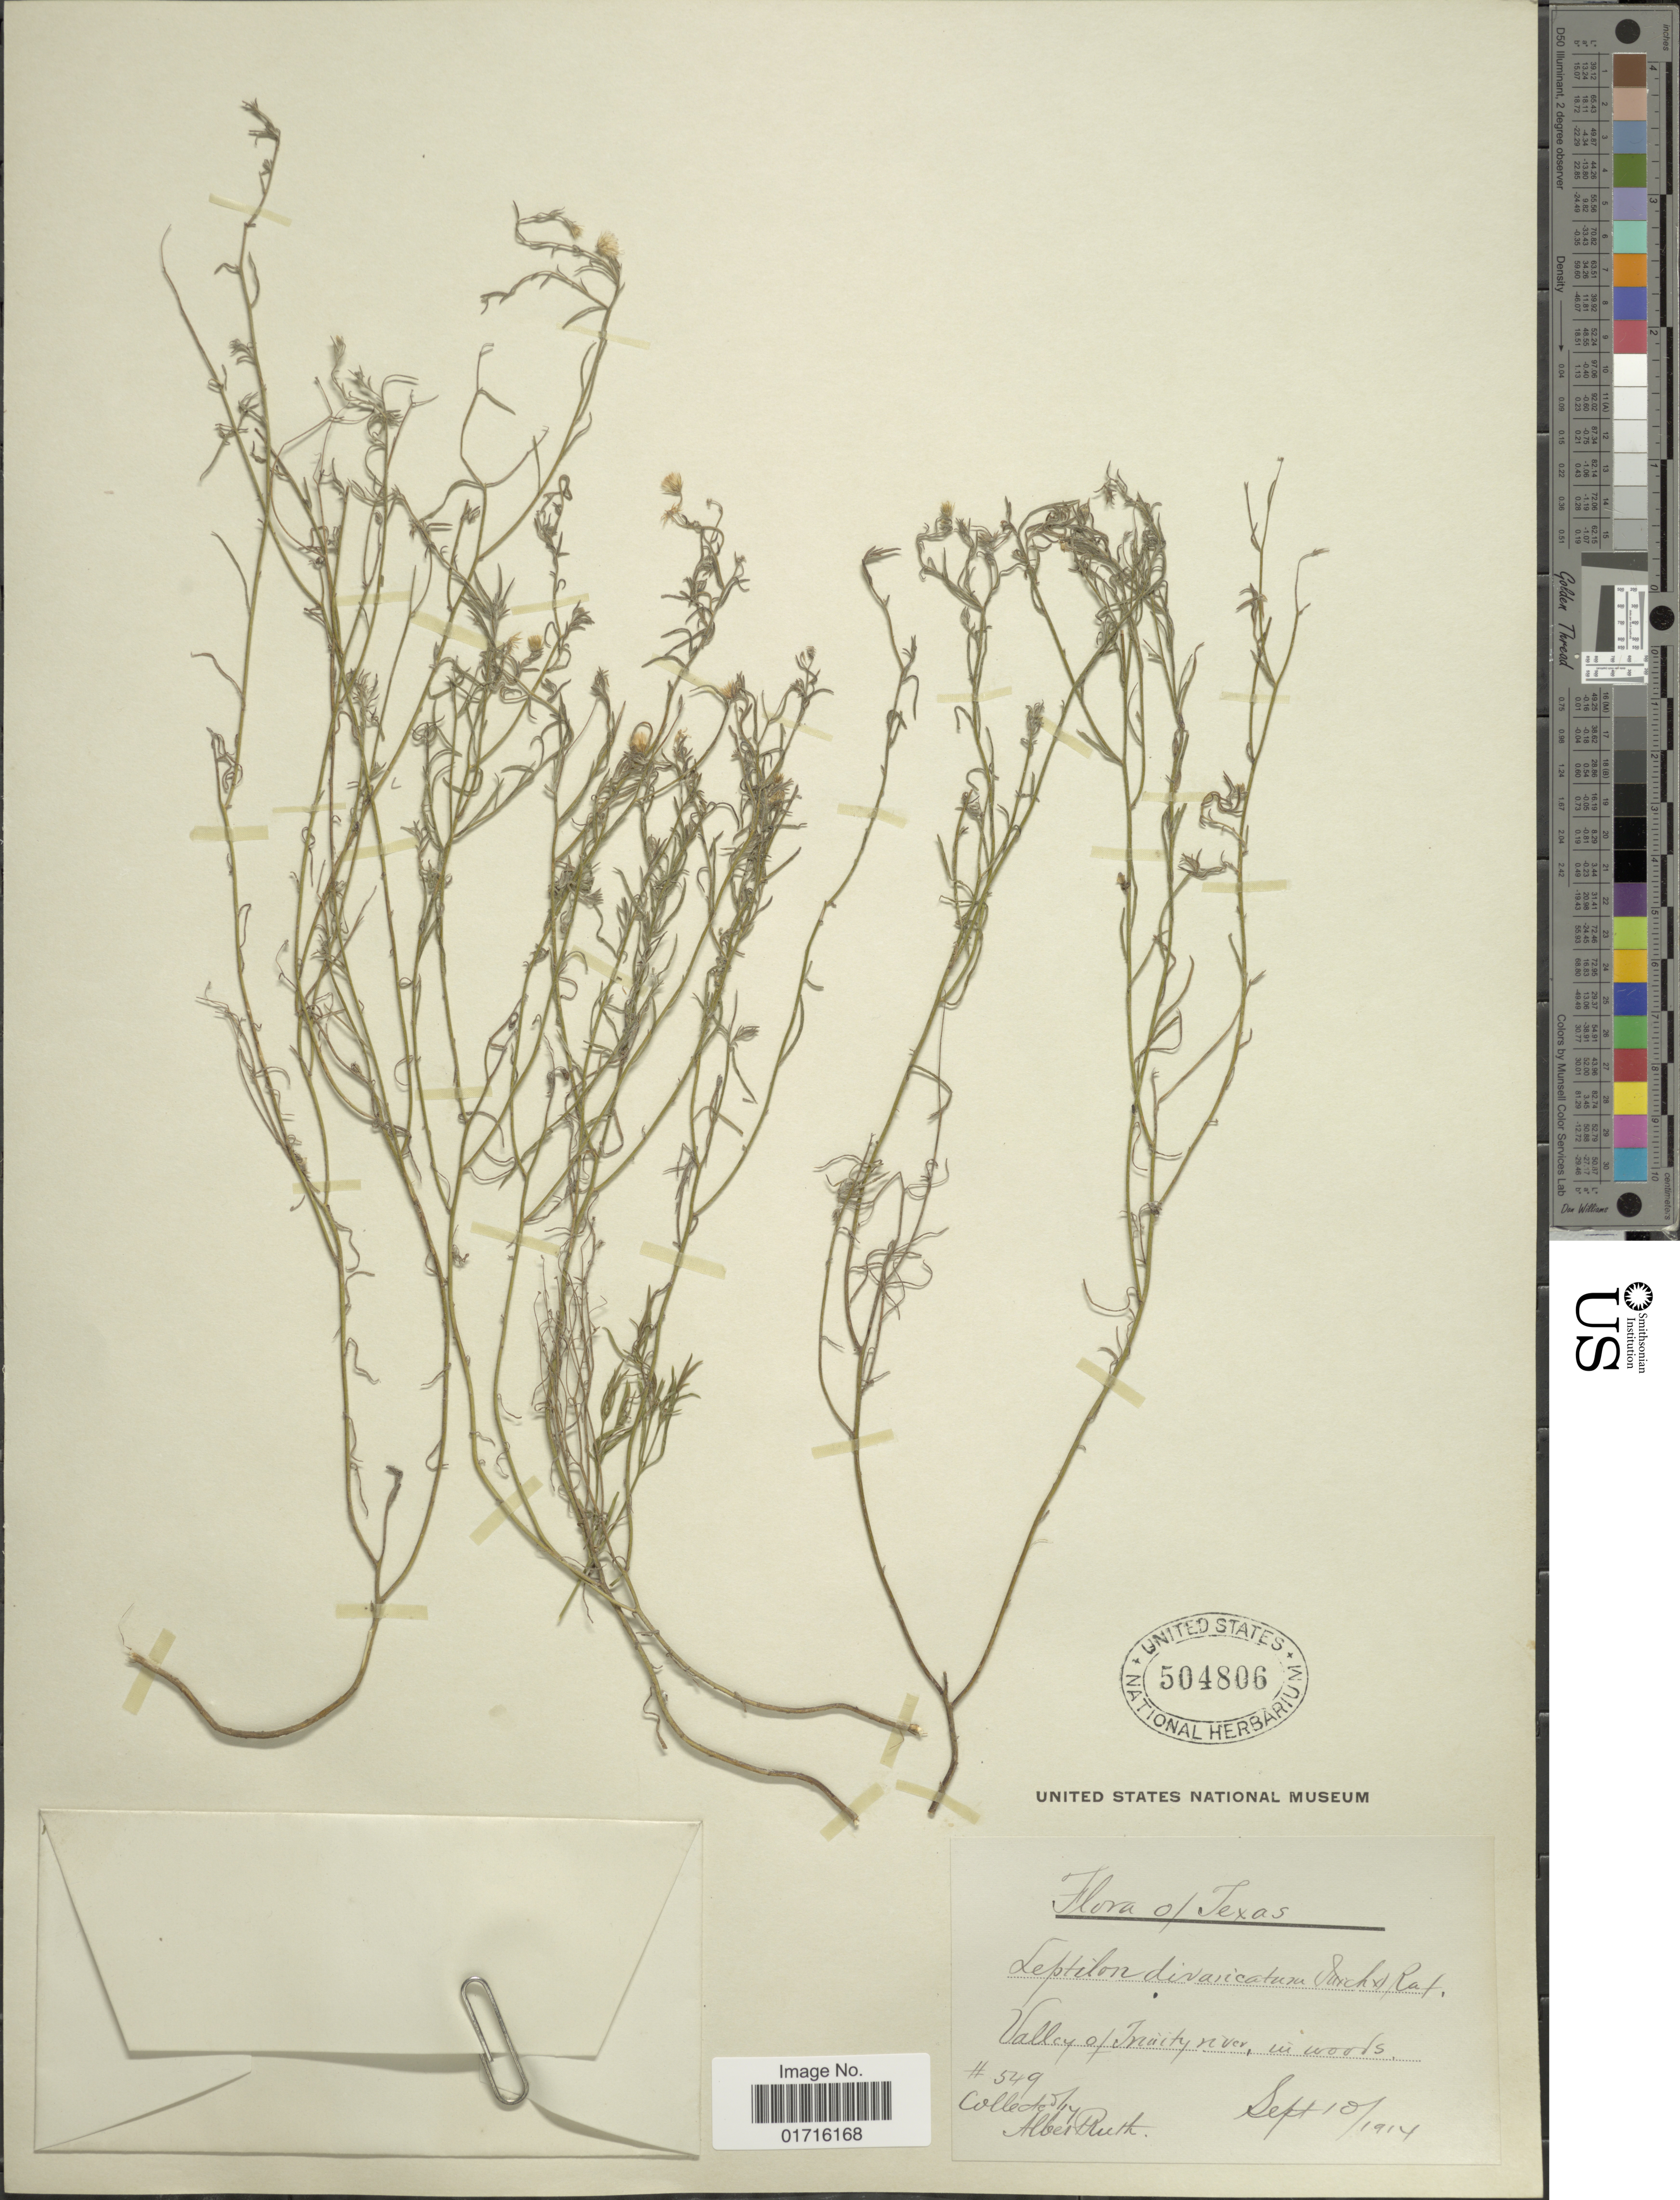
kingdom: Plantae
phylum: Tracheophyta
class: Magnoliopsida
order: Asterales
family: Asteraceae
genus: Conyza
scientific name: Conyza divaricata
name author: Spreng.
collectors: A. Ruth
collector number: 549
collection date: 1914-09-10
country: United States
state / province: Texas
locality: Valley of Trinity river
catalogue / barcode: US 504806